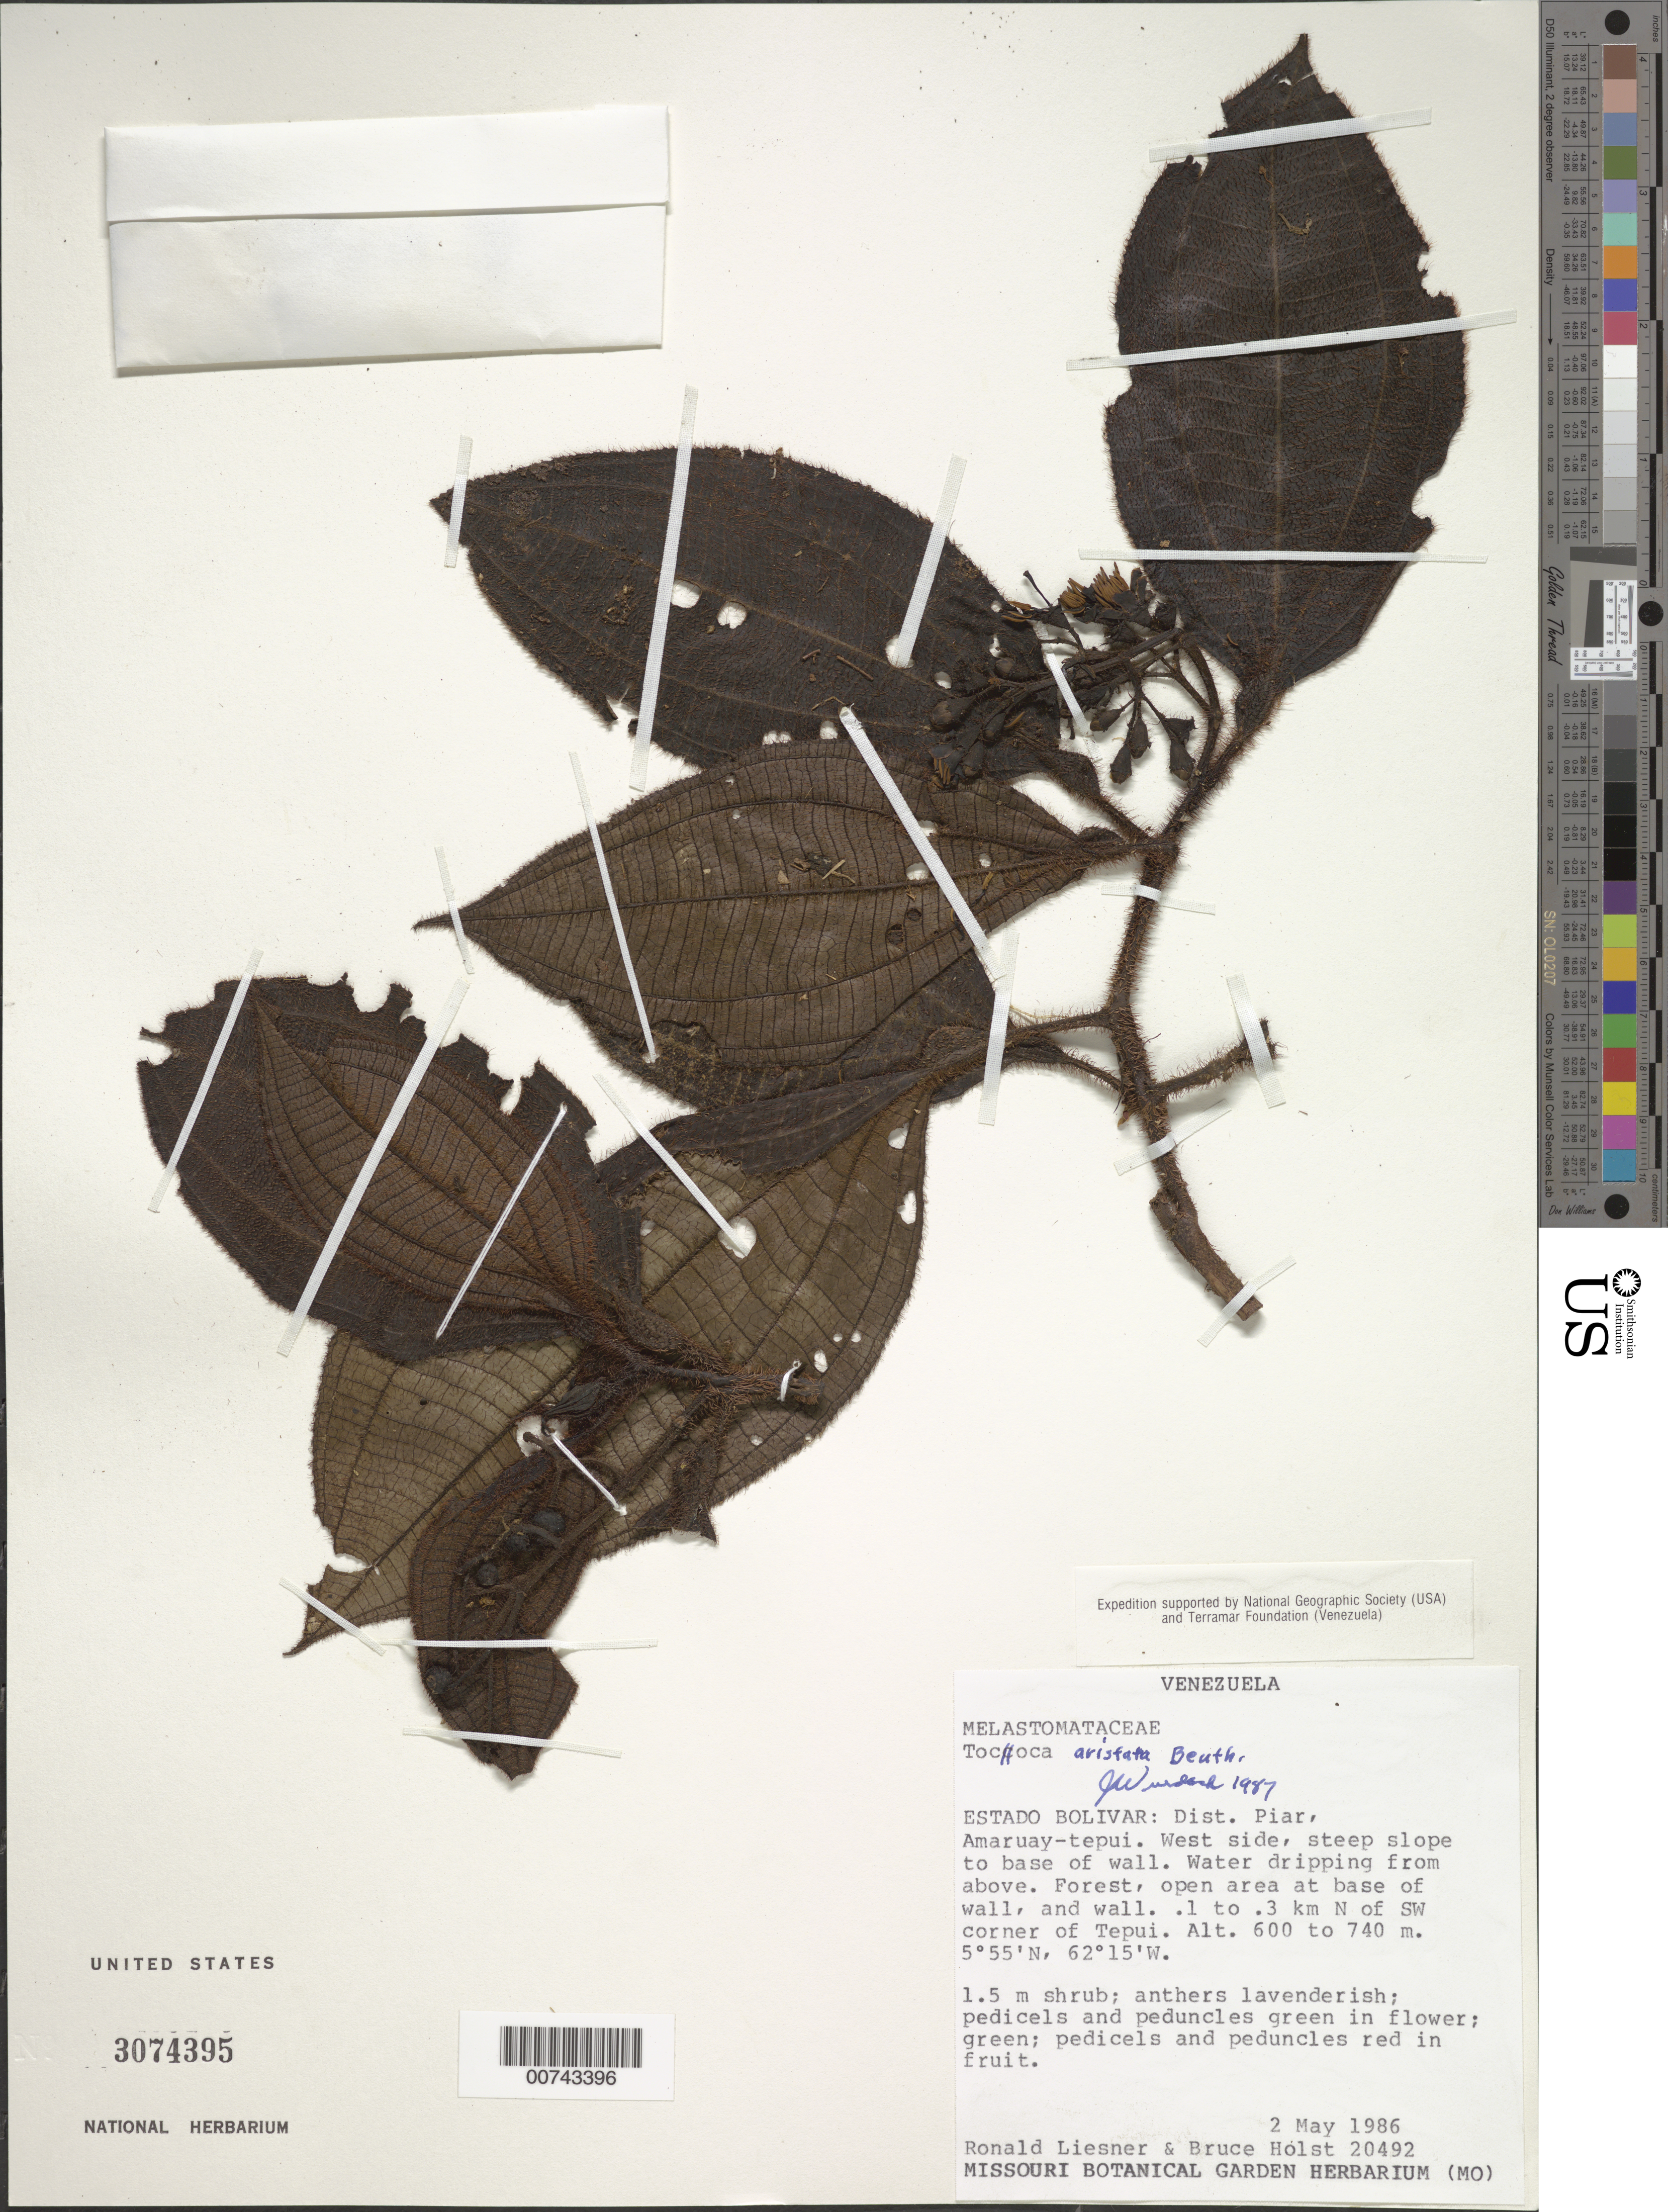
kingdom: Plantae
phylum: Tracheophyta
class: Magnoliopsida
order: Myrtales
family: Melastomataceae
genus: Tococa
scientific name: Tococa aristata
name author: Benth.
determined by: Wurdack, John J., (US), US (UNITED STATES)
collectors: R. L. Liesner & B. Holst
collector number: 20492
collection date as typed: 2-May-86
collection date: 1986-05-02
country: Venezuela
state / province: Bolívar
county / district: Piar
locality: Amaruay-tepuí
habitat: West side, steep slope to base of wall. Water dripping from above. Forest open area at base of wall.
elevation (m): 600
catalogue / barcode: US 3074395